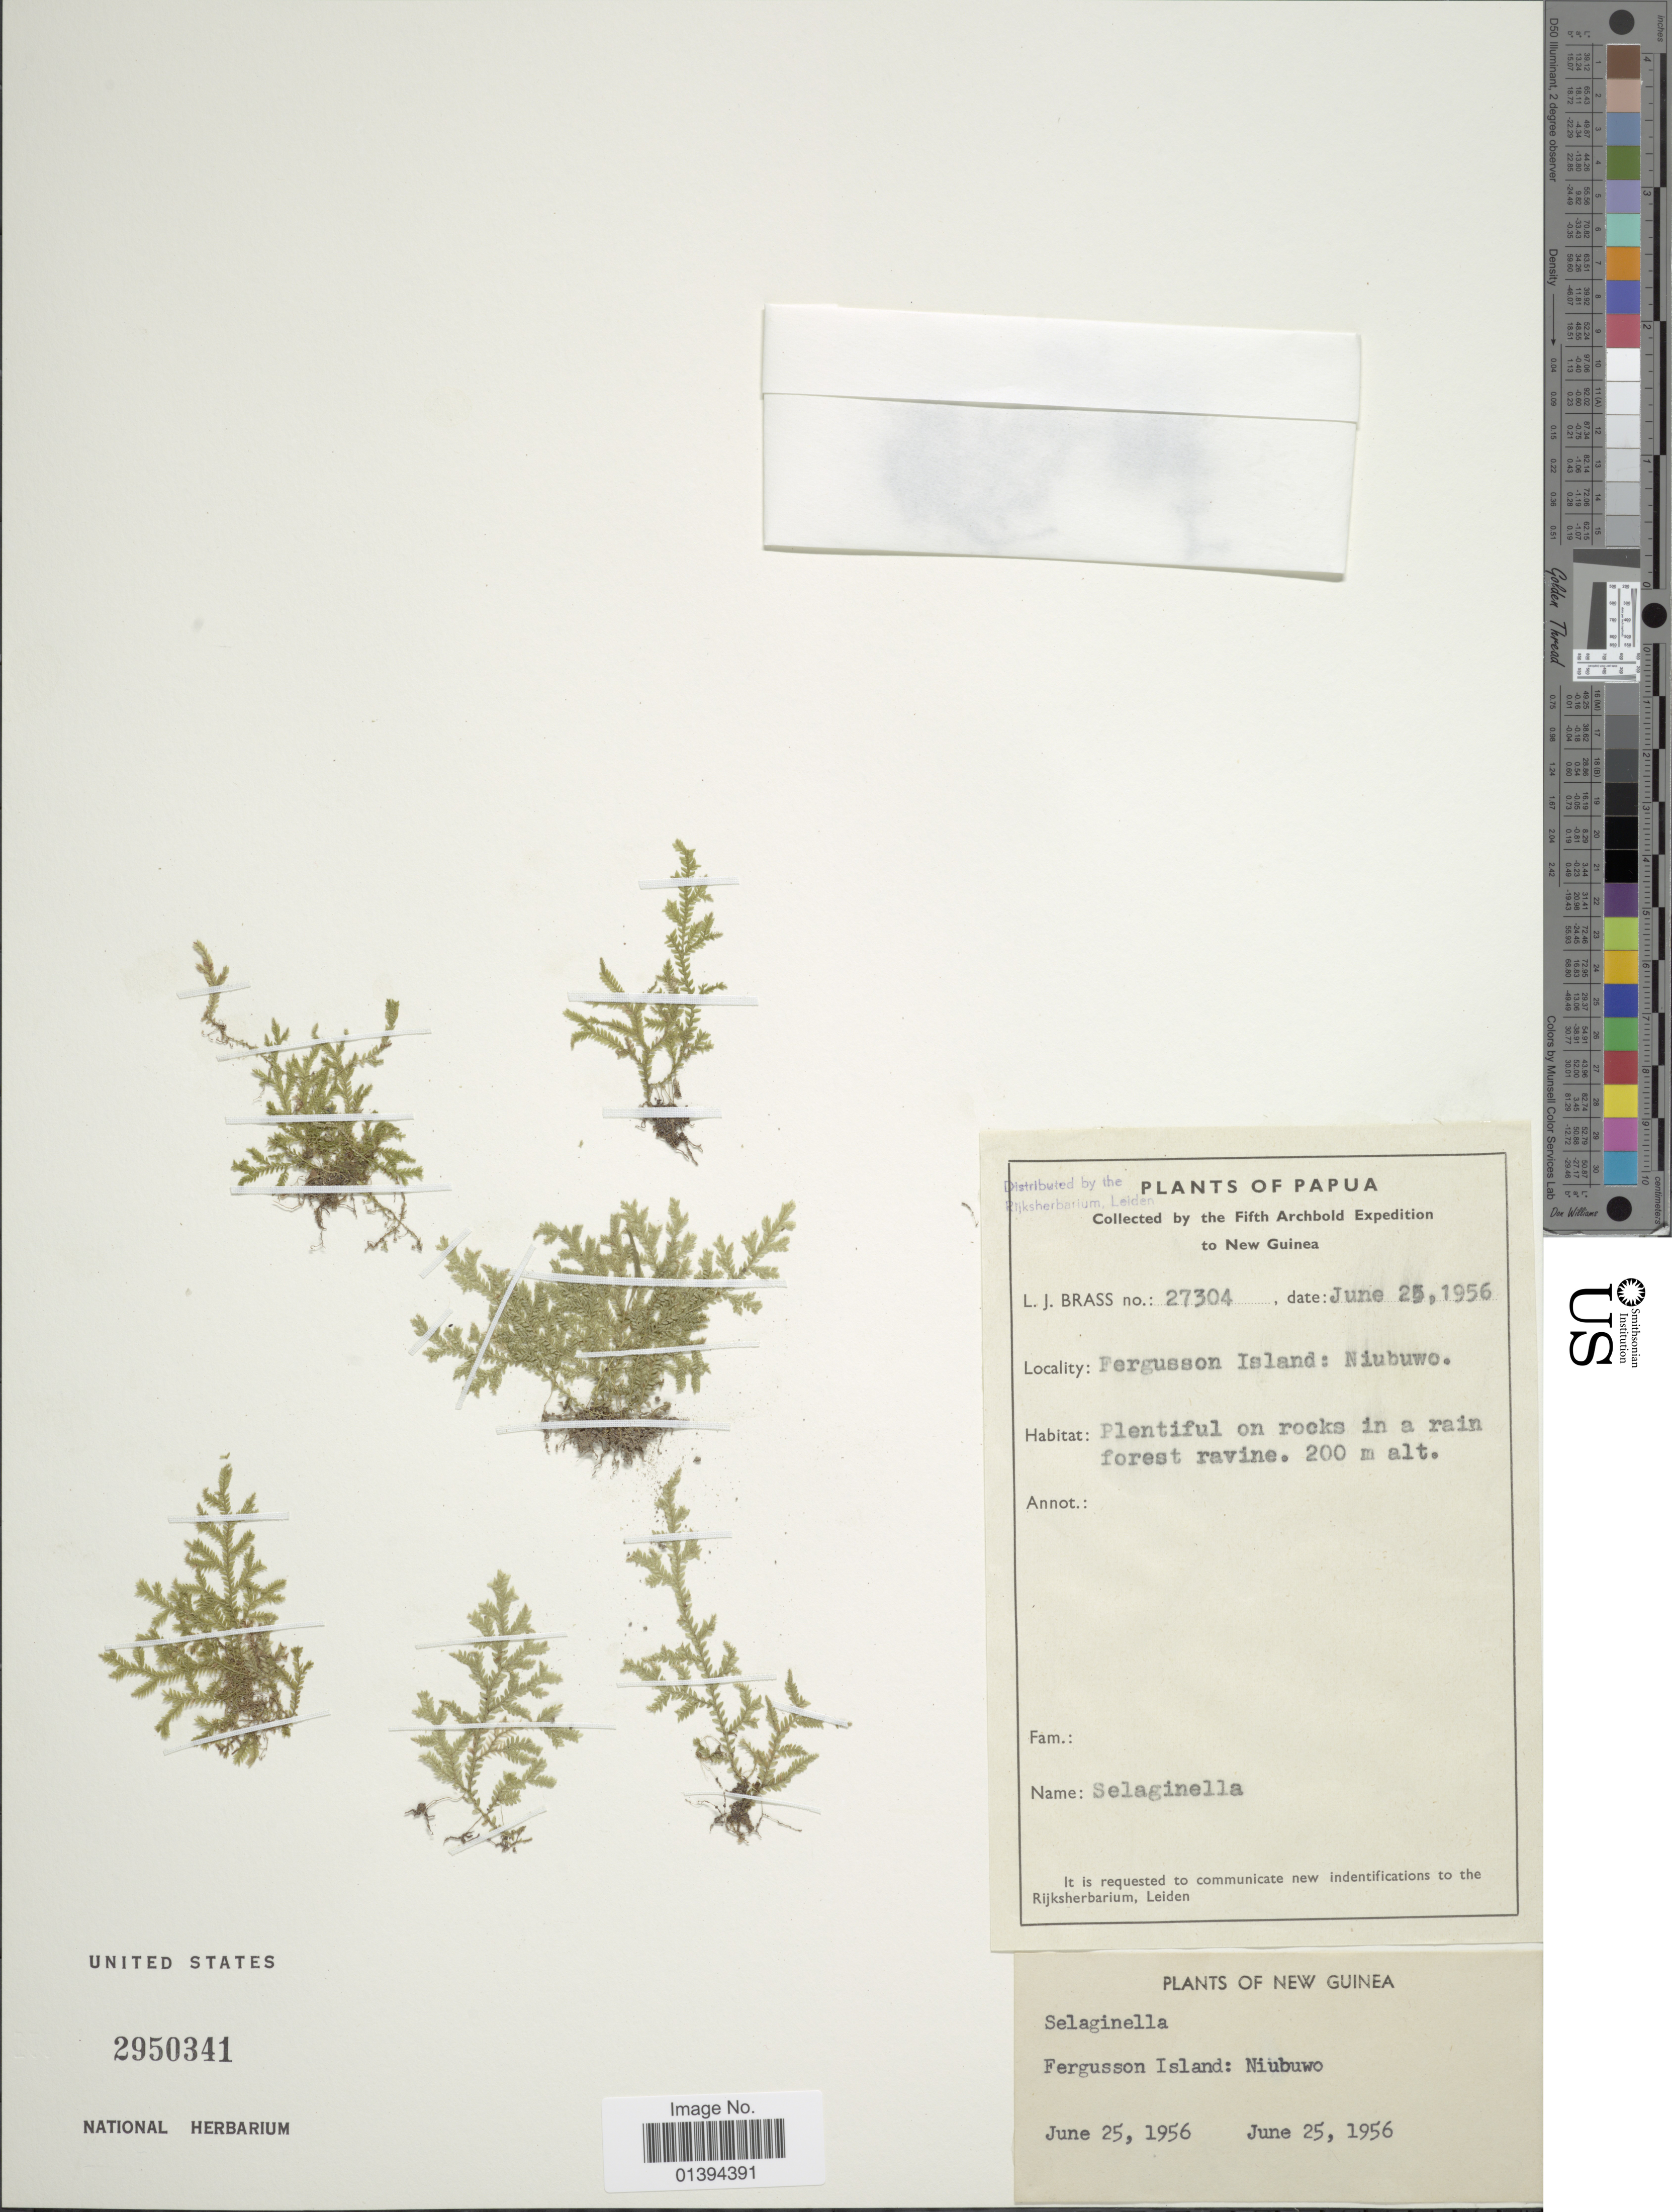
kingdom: Plantae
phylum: Tracheophyta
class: Lycopodiopsida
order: Selaginellales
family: Selaginellaceae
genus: Selaginella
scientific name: Selaginella sp.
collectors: L. J. Brass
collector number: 27304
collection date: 1956-06-25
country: Papua New Guinea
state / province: Milne Bay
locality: Fergusson Island: Niubuwo, New Guinea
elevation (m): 200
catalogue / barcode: US 2950341